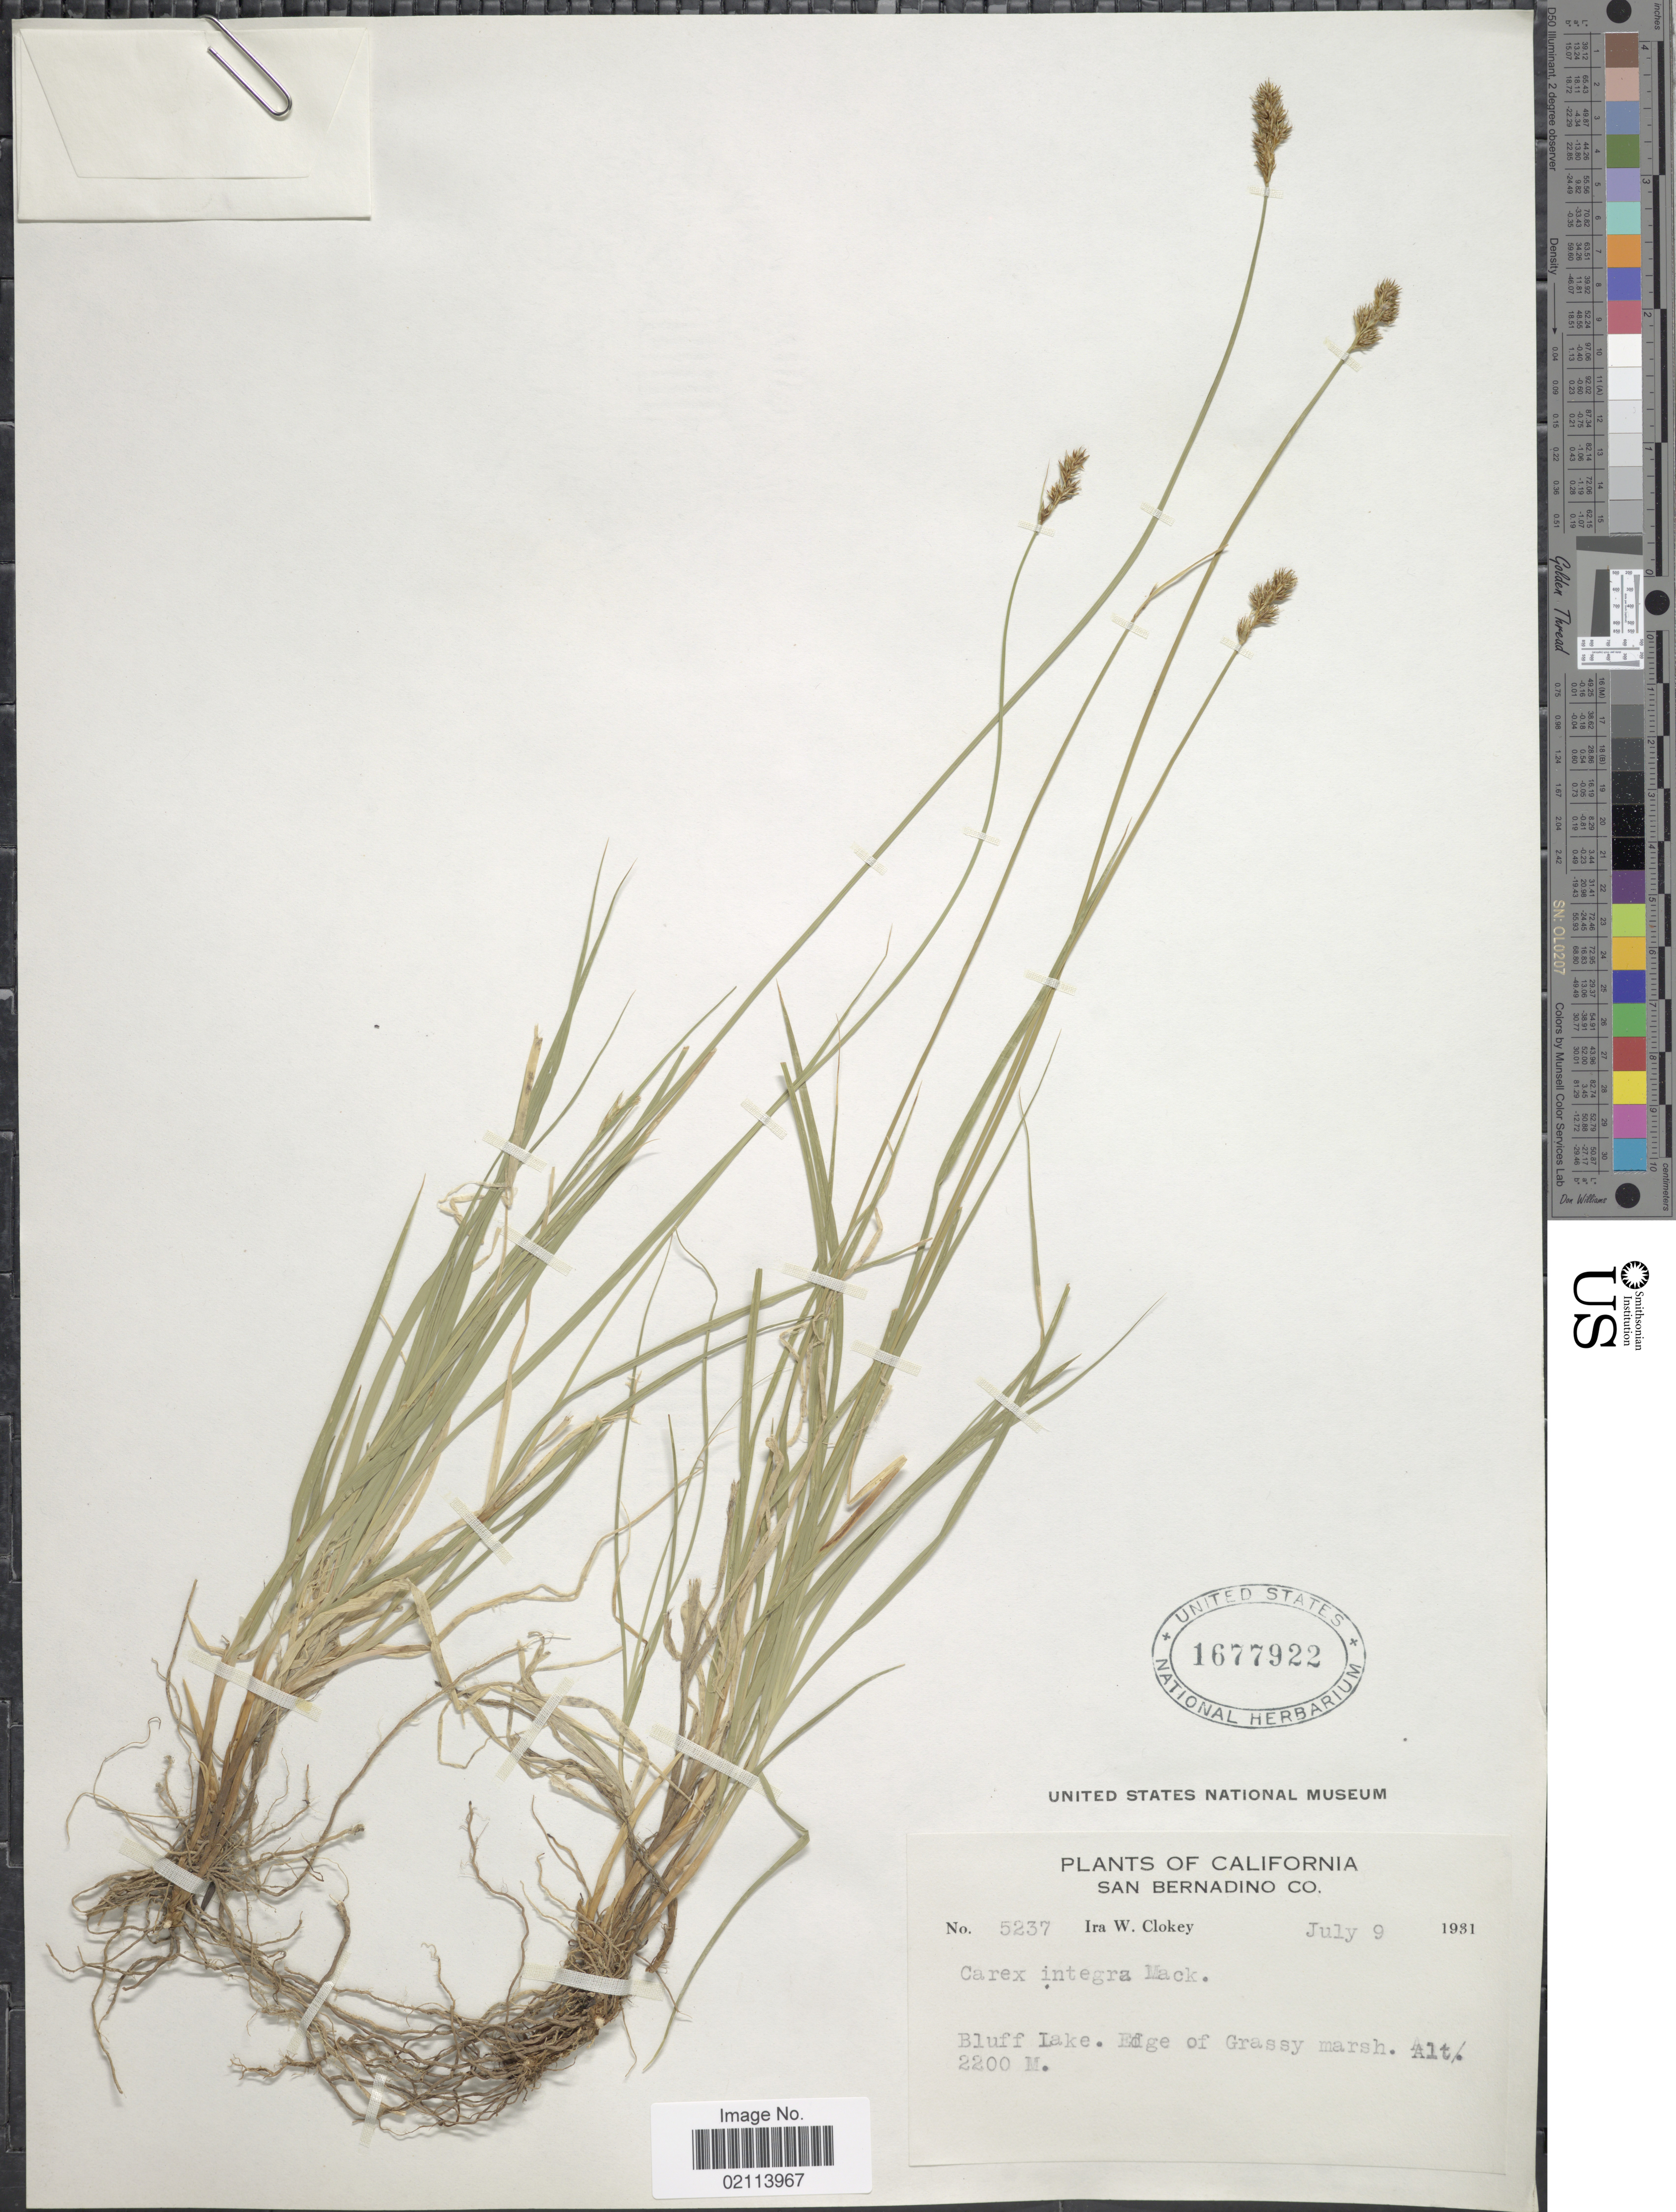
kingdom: Plantae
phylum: Tracheophyta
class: Liliopsida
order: Poales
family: Cyperaceae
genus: Carex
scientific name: Carex integra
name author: Mack.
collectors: I. W. Clokey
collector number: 5237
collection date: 1931-07-09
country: United States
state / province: California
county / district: San Bernardino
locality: San Bernardino Co., Bluff Lake, edge of Grassy marsh.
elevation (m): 2200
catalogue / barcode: US 1677922